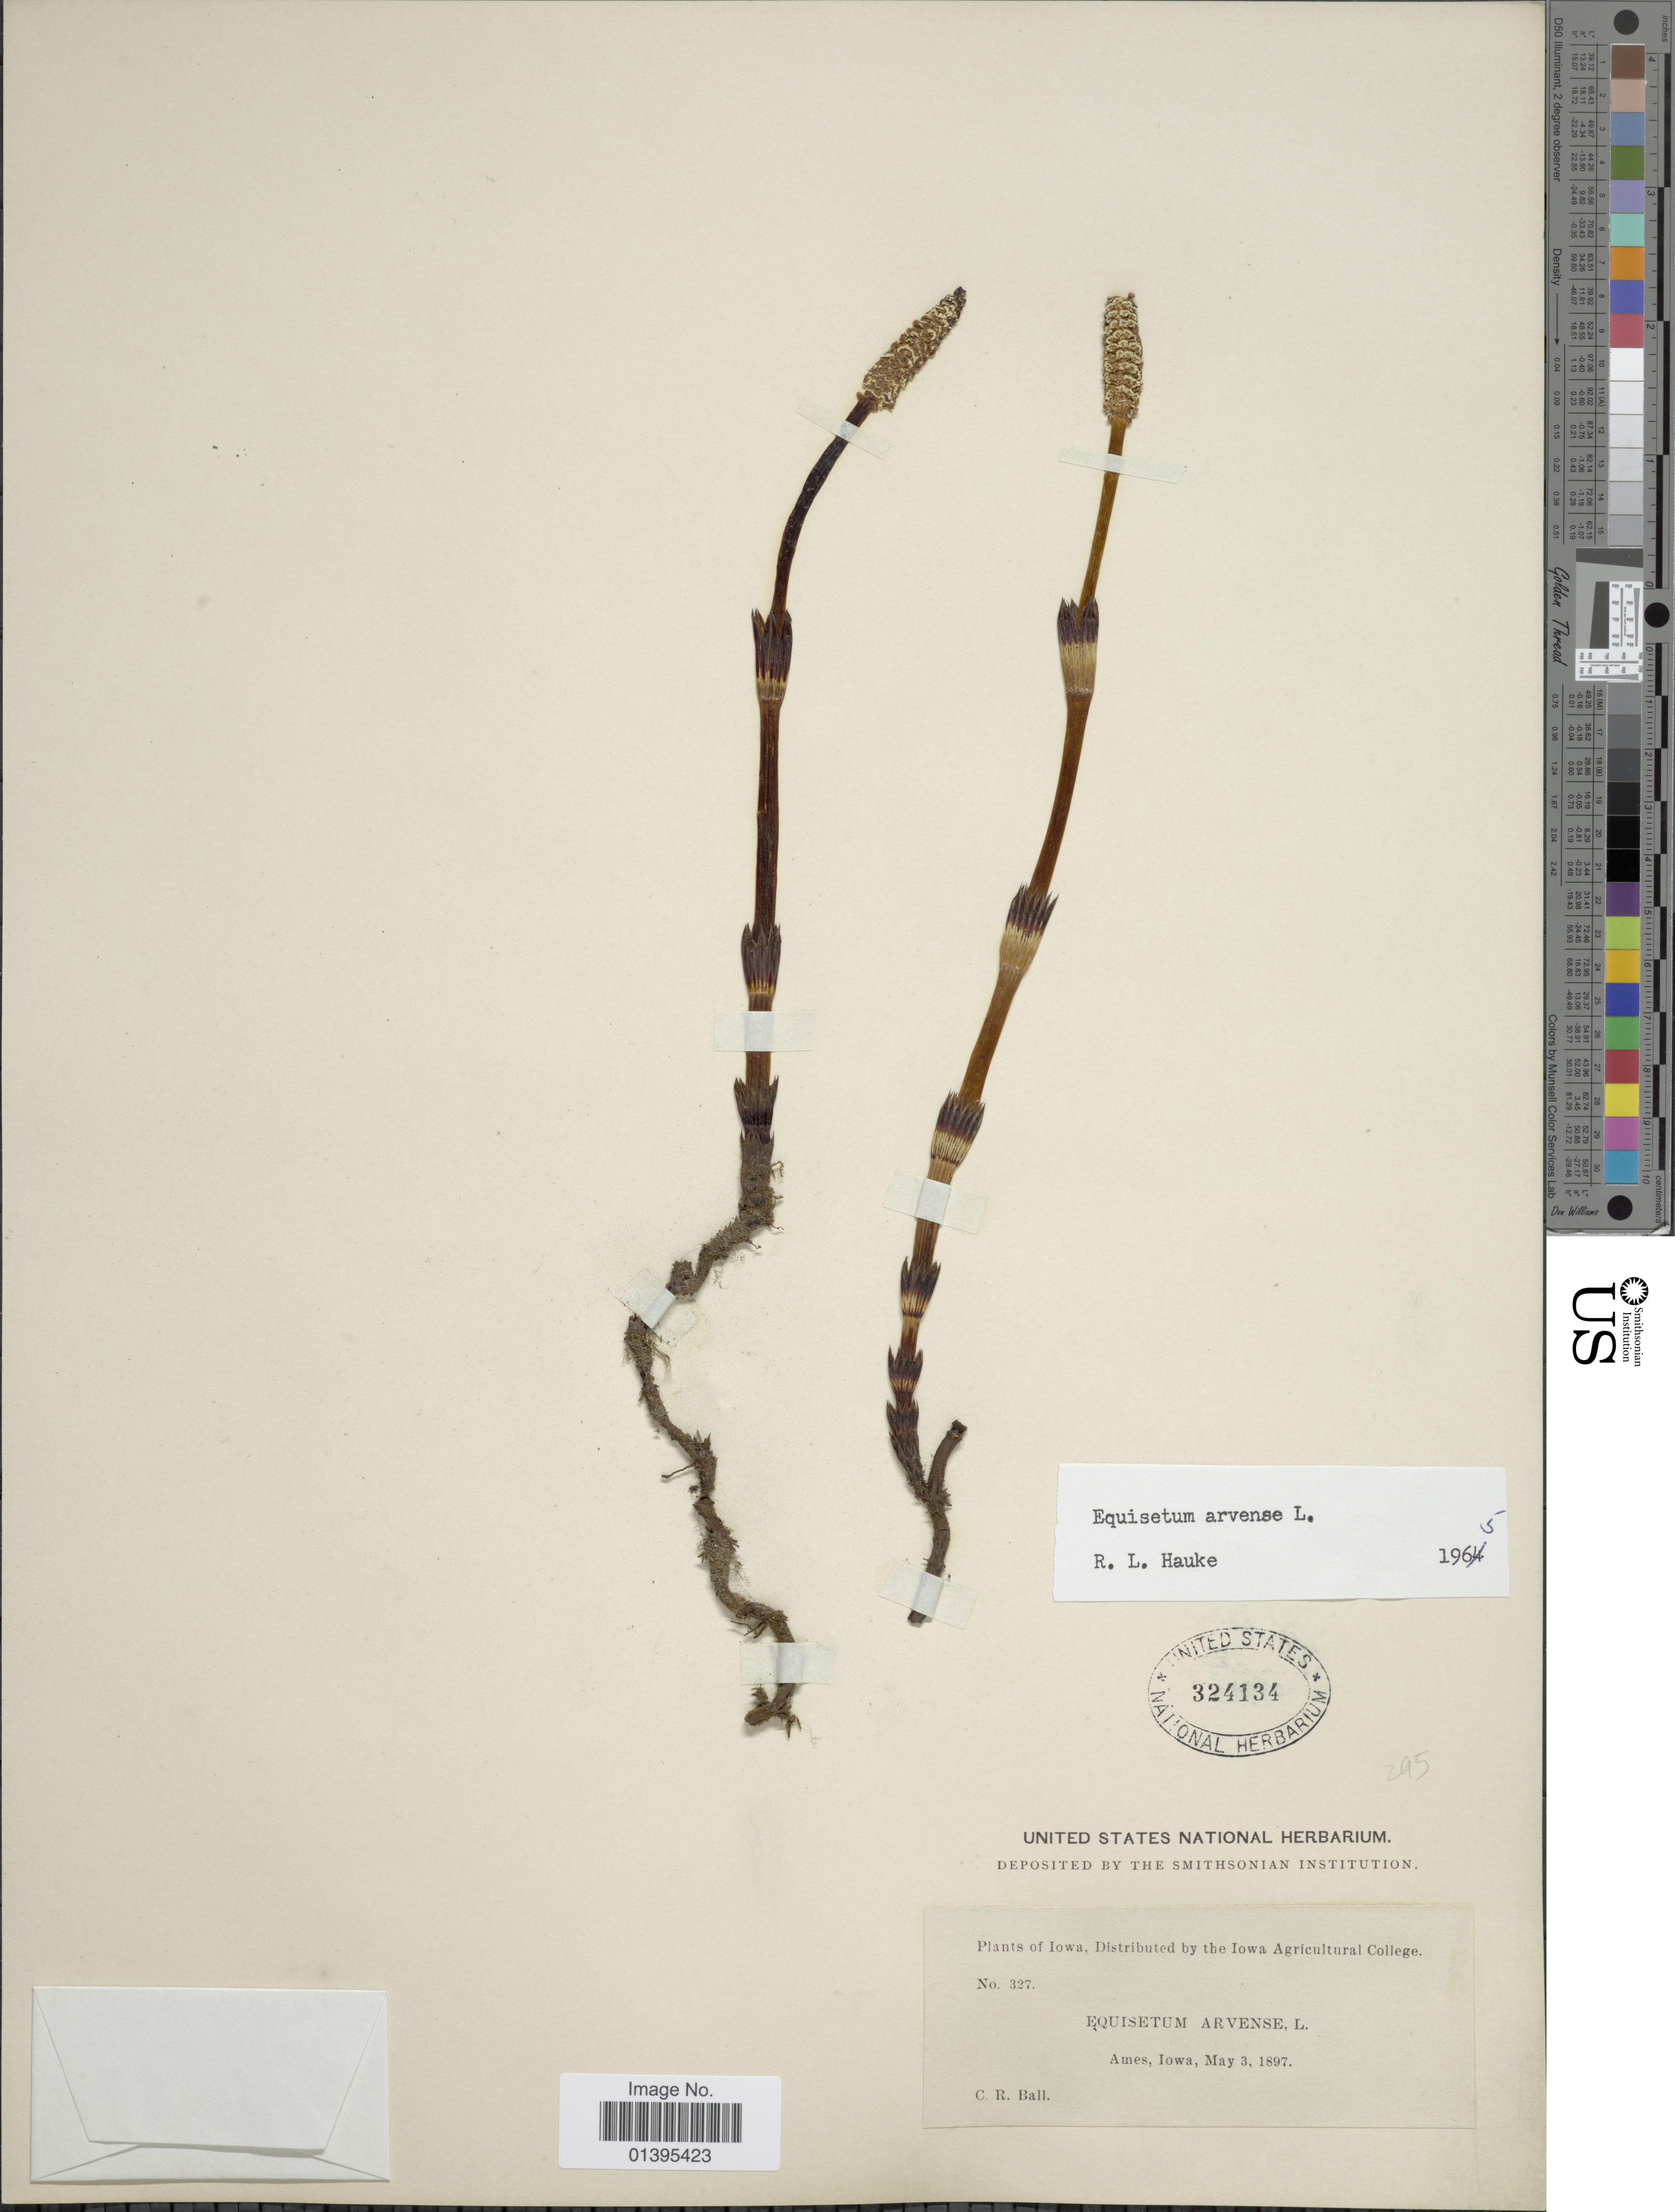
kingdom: Plantae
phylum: Tracheophyta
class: Polypodiopsida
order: Equisetales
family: Equisetaceae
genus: Equisetum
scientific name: Equisetum arvense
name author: L.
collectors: C. R. Ball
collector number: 327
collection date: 1897-05-03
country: United States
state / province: Iowa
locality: Ames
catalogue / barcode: US 324134